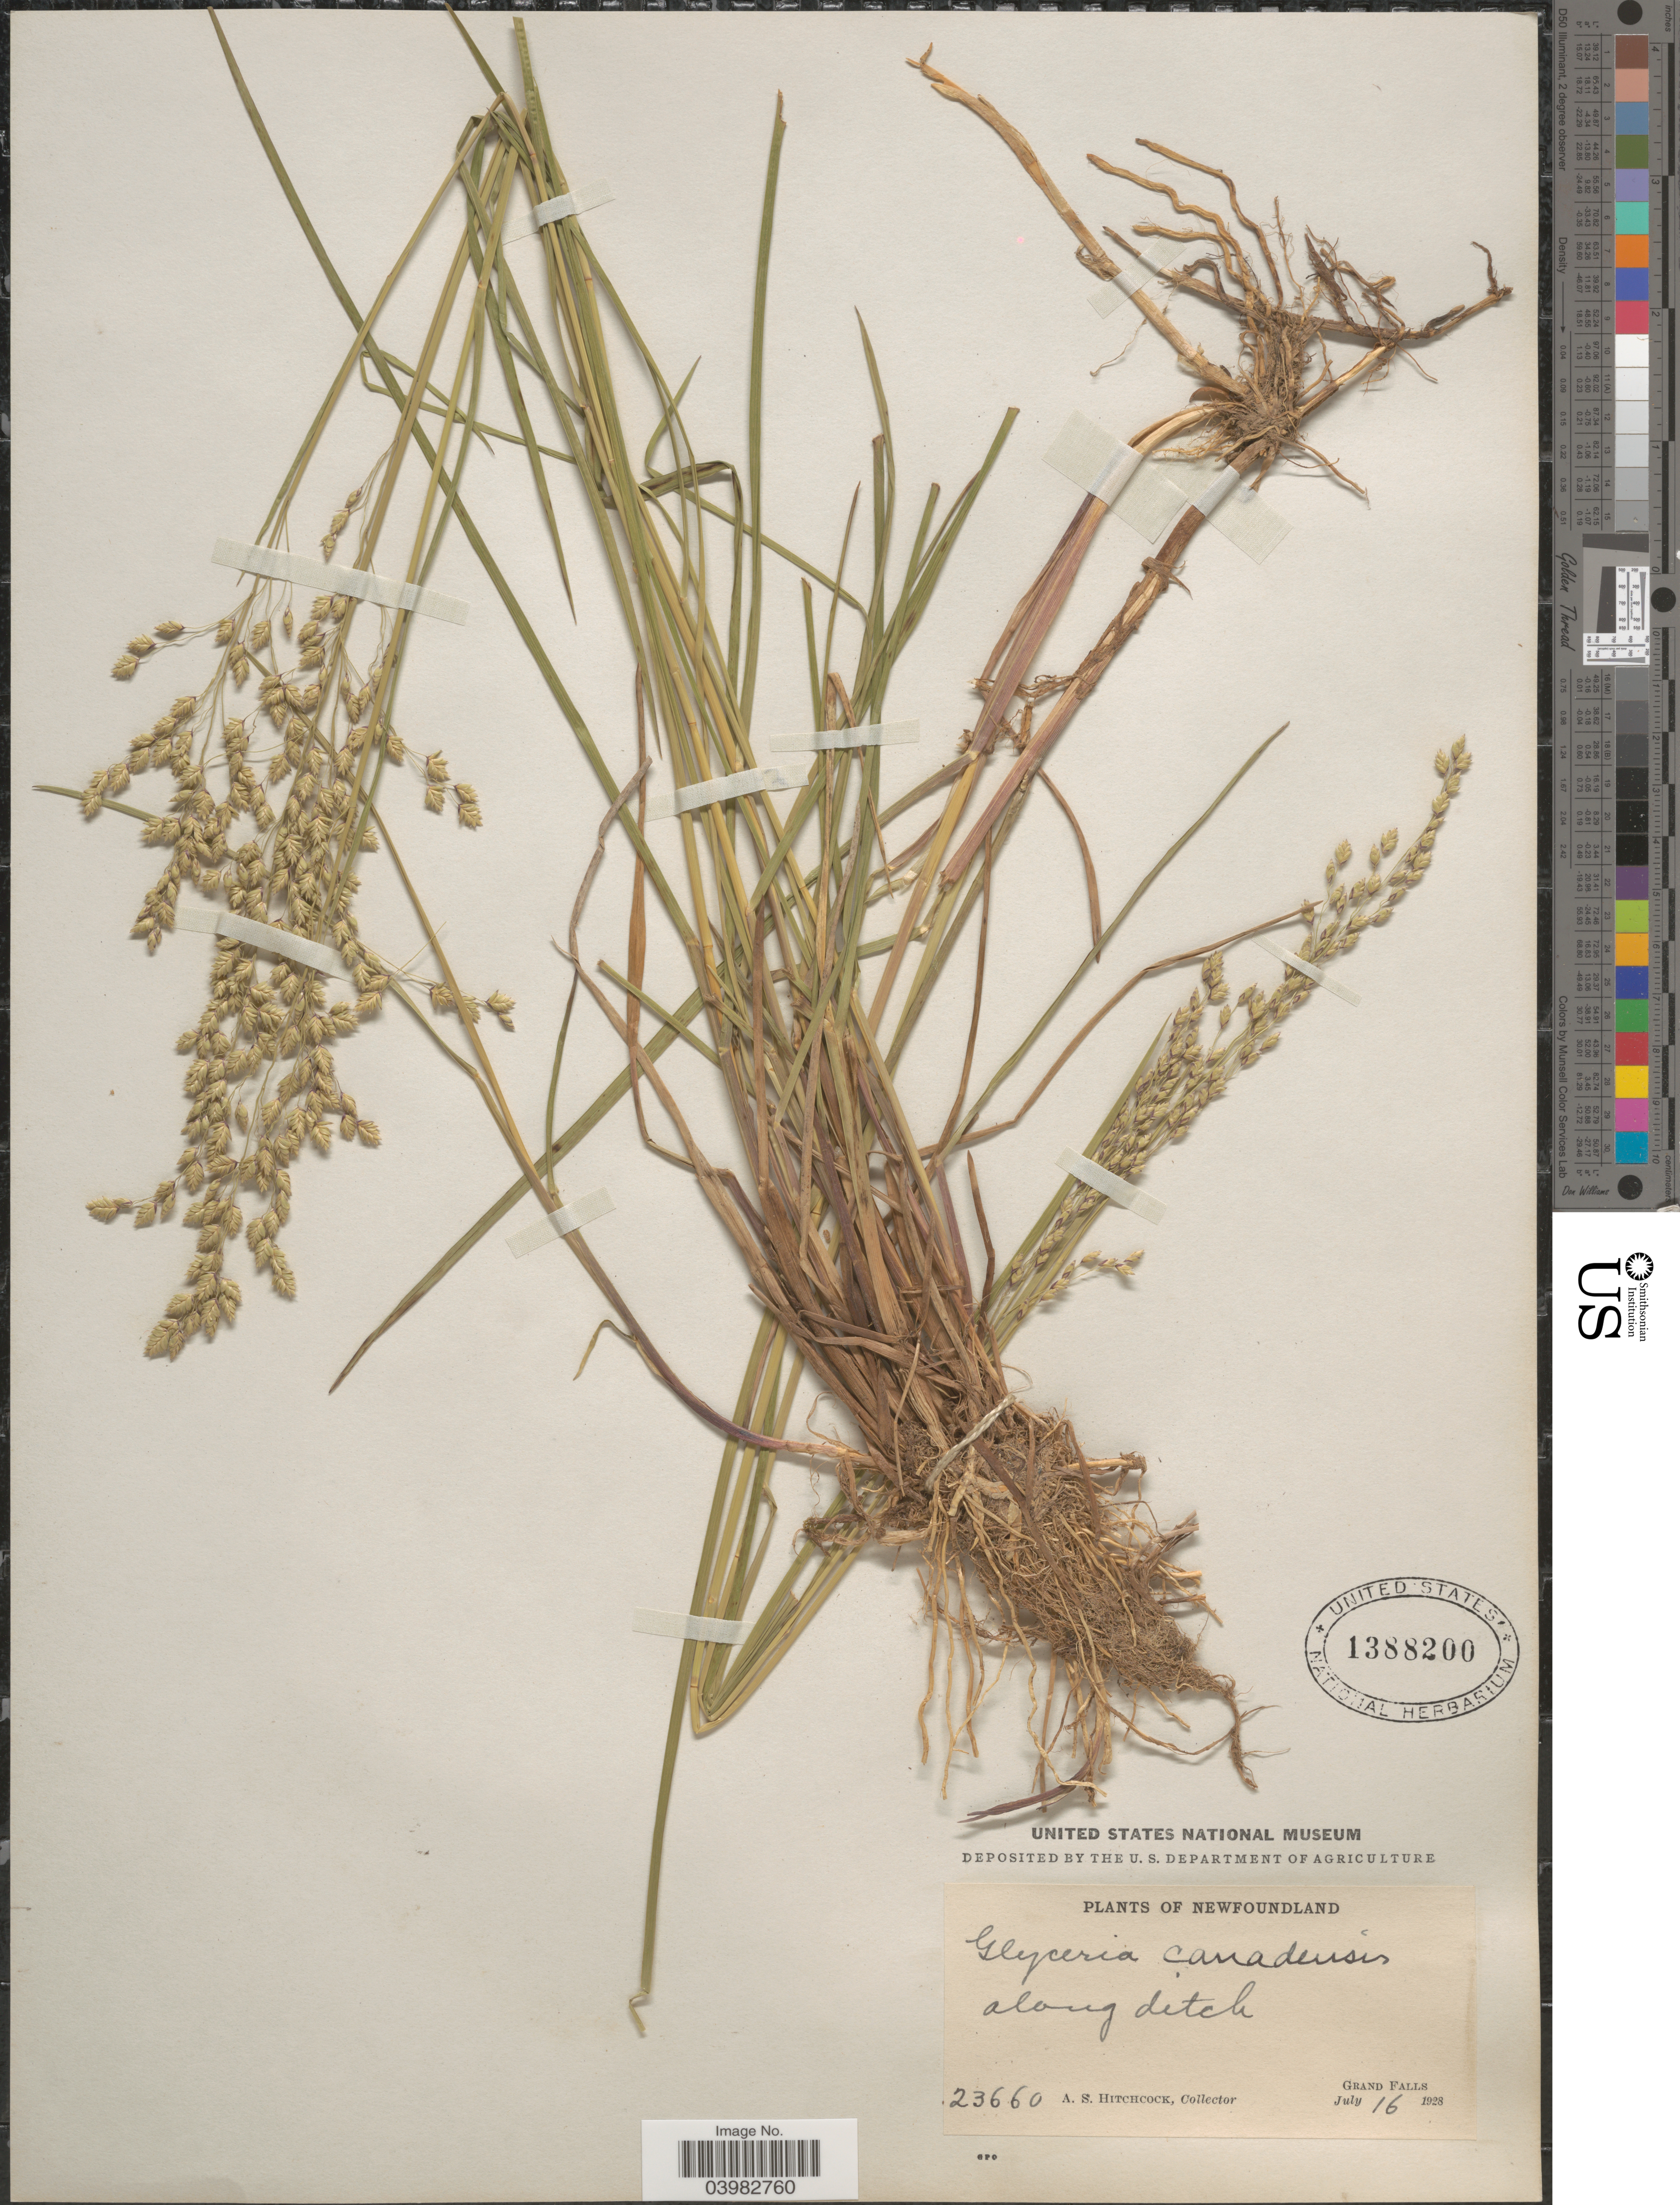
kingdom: Plantae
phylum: Tracheophyta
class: Liliopsida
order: Poales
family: Poaceae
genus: Glyceria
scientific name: Glyceria canadensis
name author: (Michx.) Trin.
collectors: A. S. Hitchcock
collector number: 23660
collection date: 1928-07-16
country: Canada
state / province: Newfoundland and Labrador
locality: Grand Falls.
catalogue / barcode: US 1388200